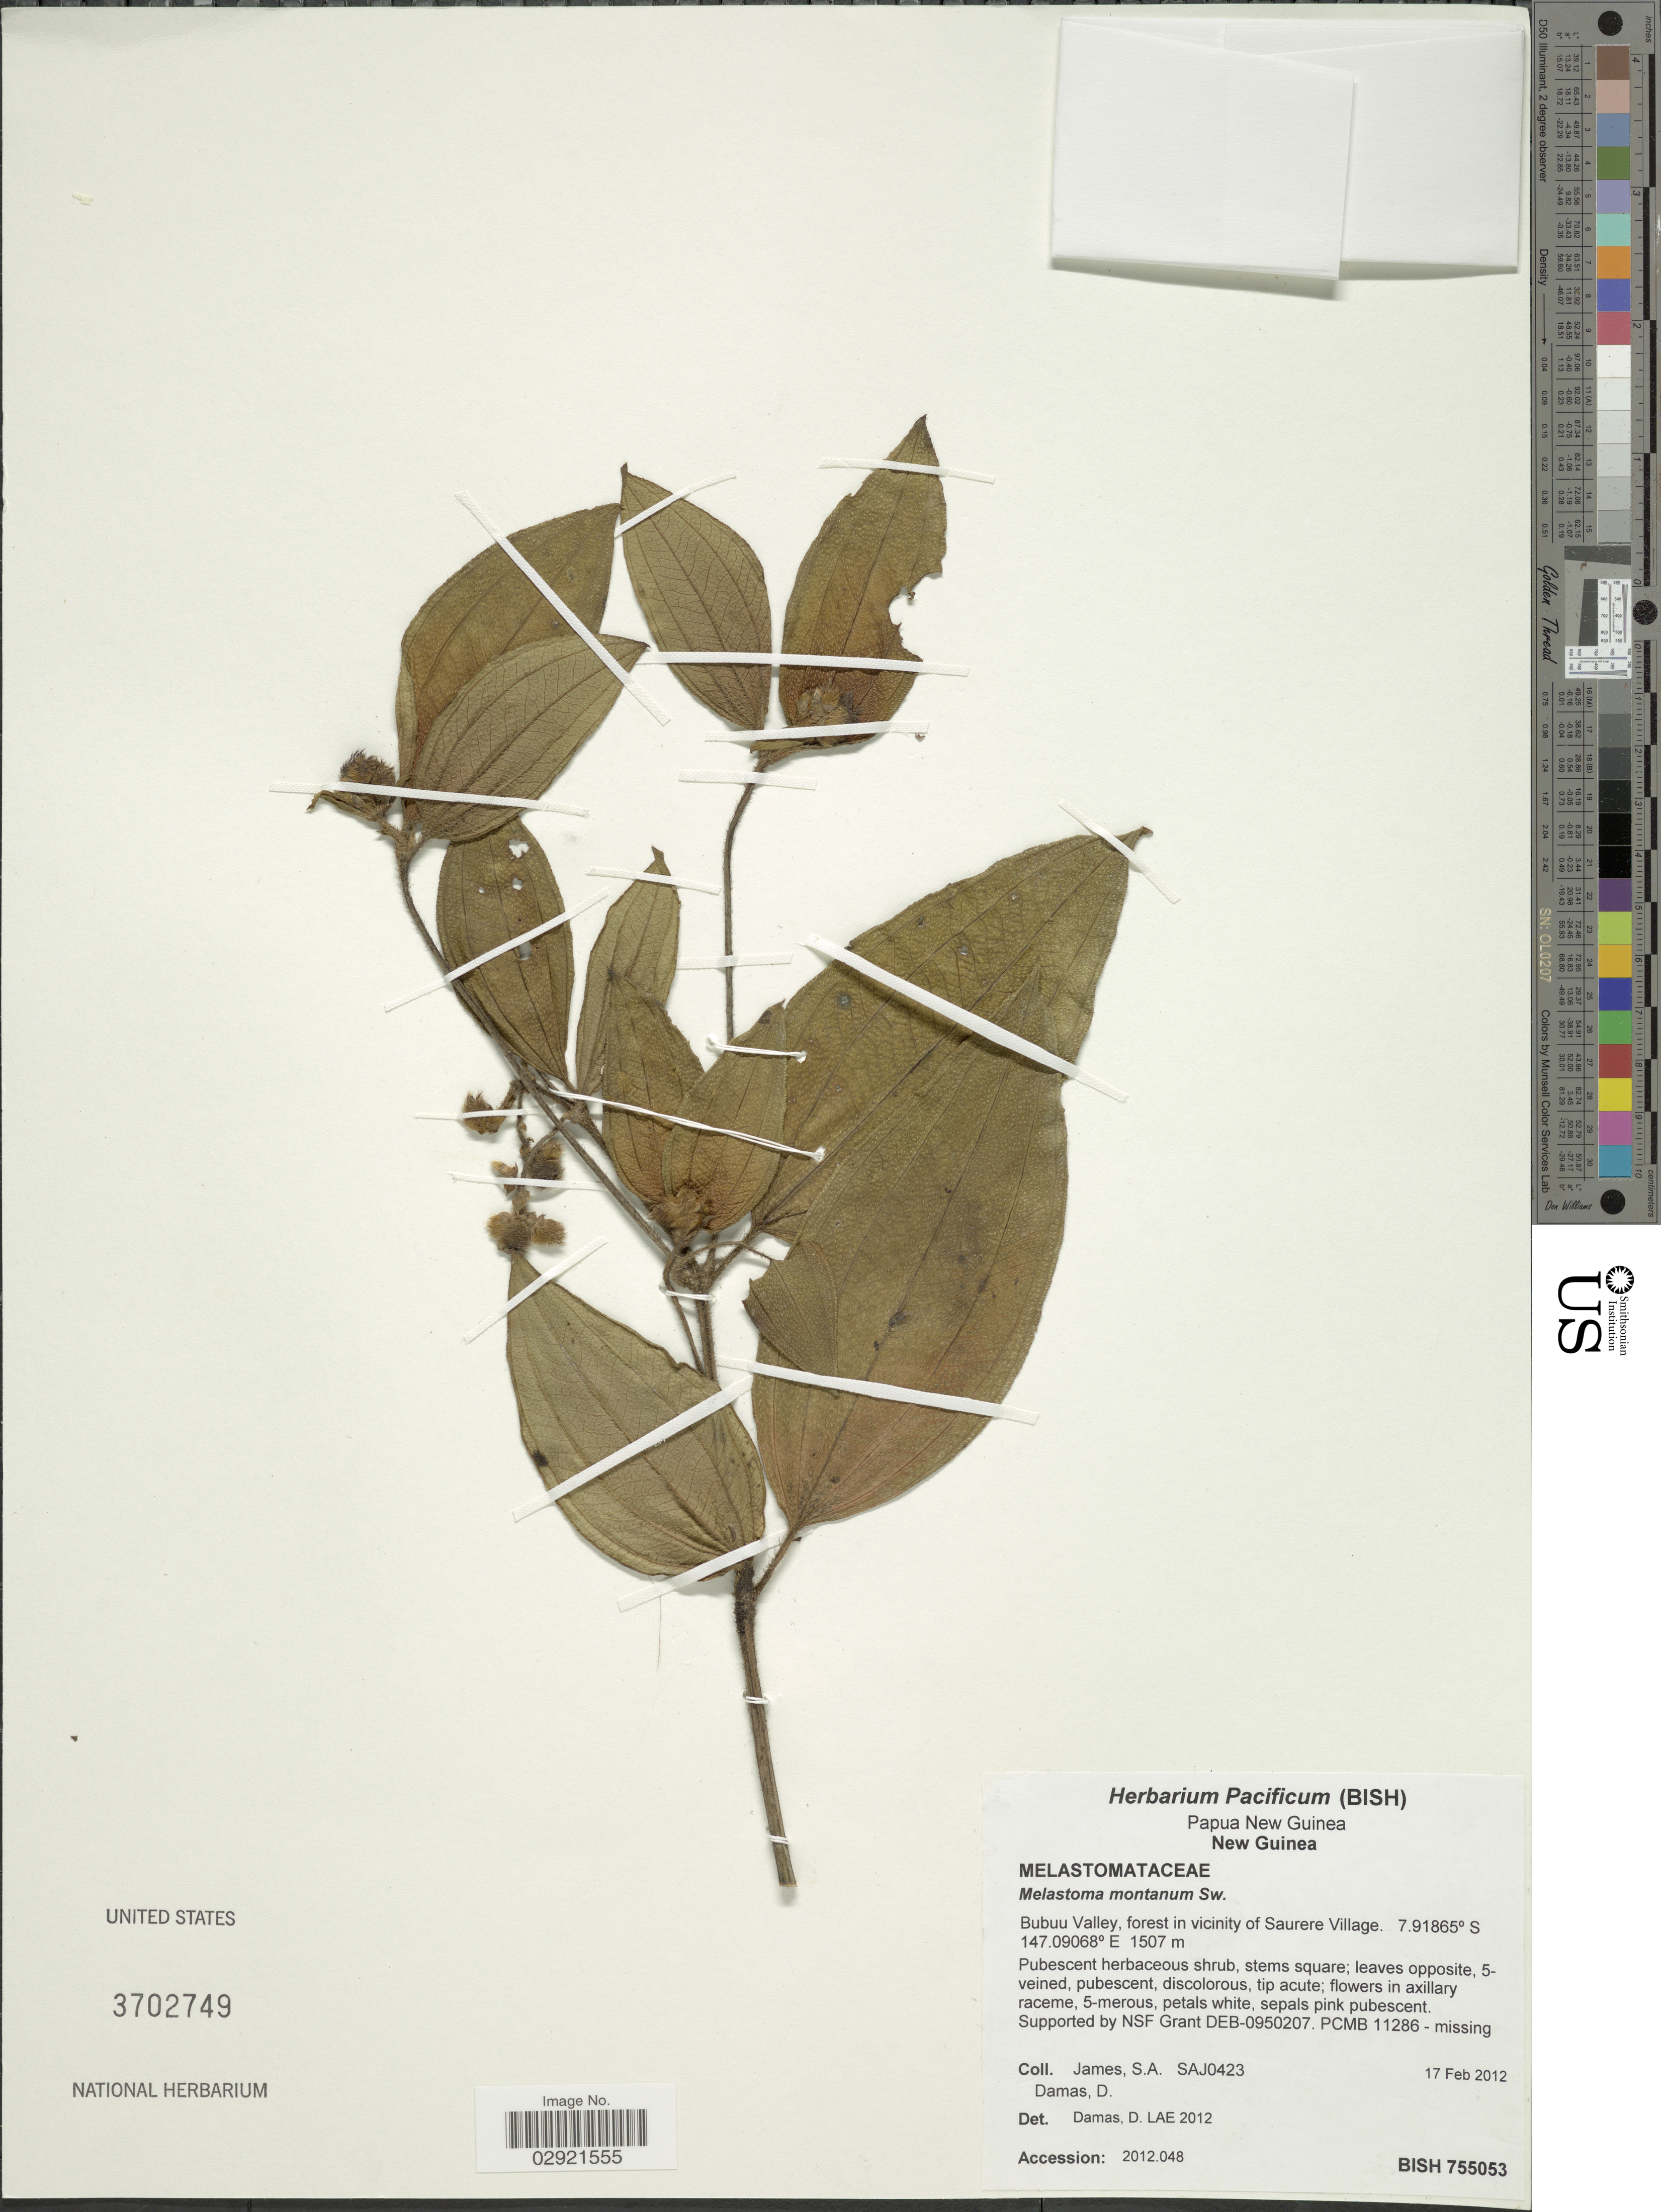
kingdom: Plantae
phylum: Tracheophyta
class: Magnoliopsida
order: Myrtales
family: Melastomataceae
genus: Melastoma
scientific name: Melastoma montanum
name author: Sw.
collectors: S. James & D. Damas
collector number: SAJ0423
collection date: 2012-02-17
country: Papua New Guinea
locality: New Guinea. Bubuu Valley, forest in vicinity of Saurere Village.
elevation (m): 1507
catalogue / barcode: US 3702749